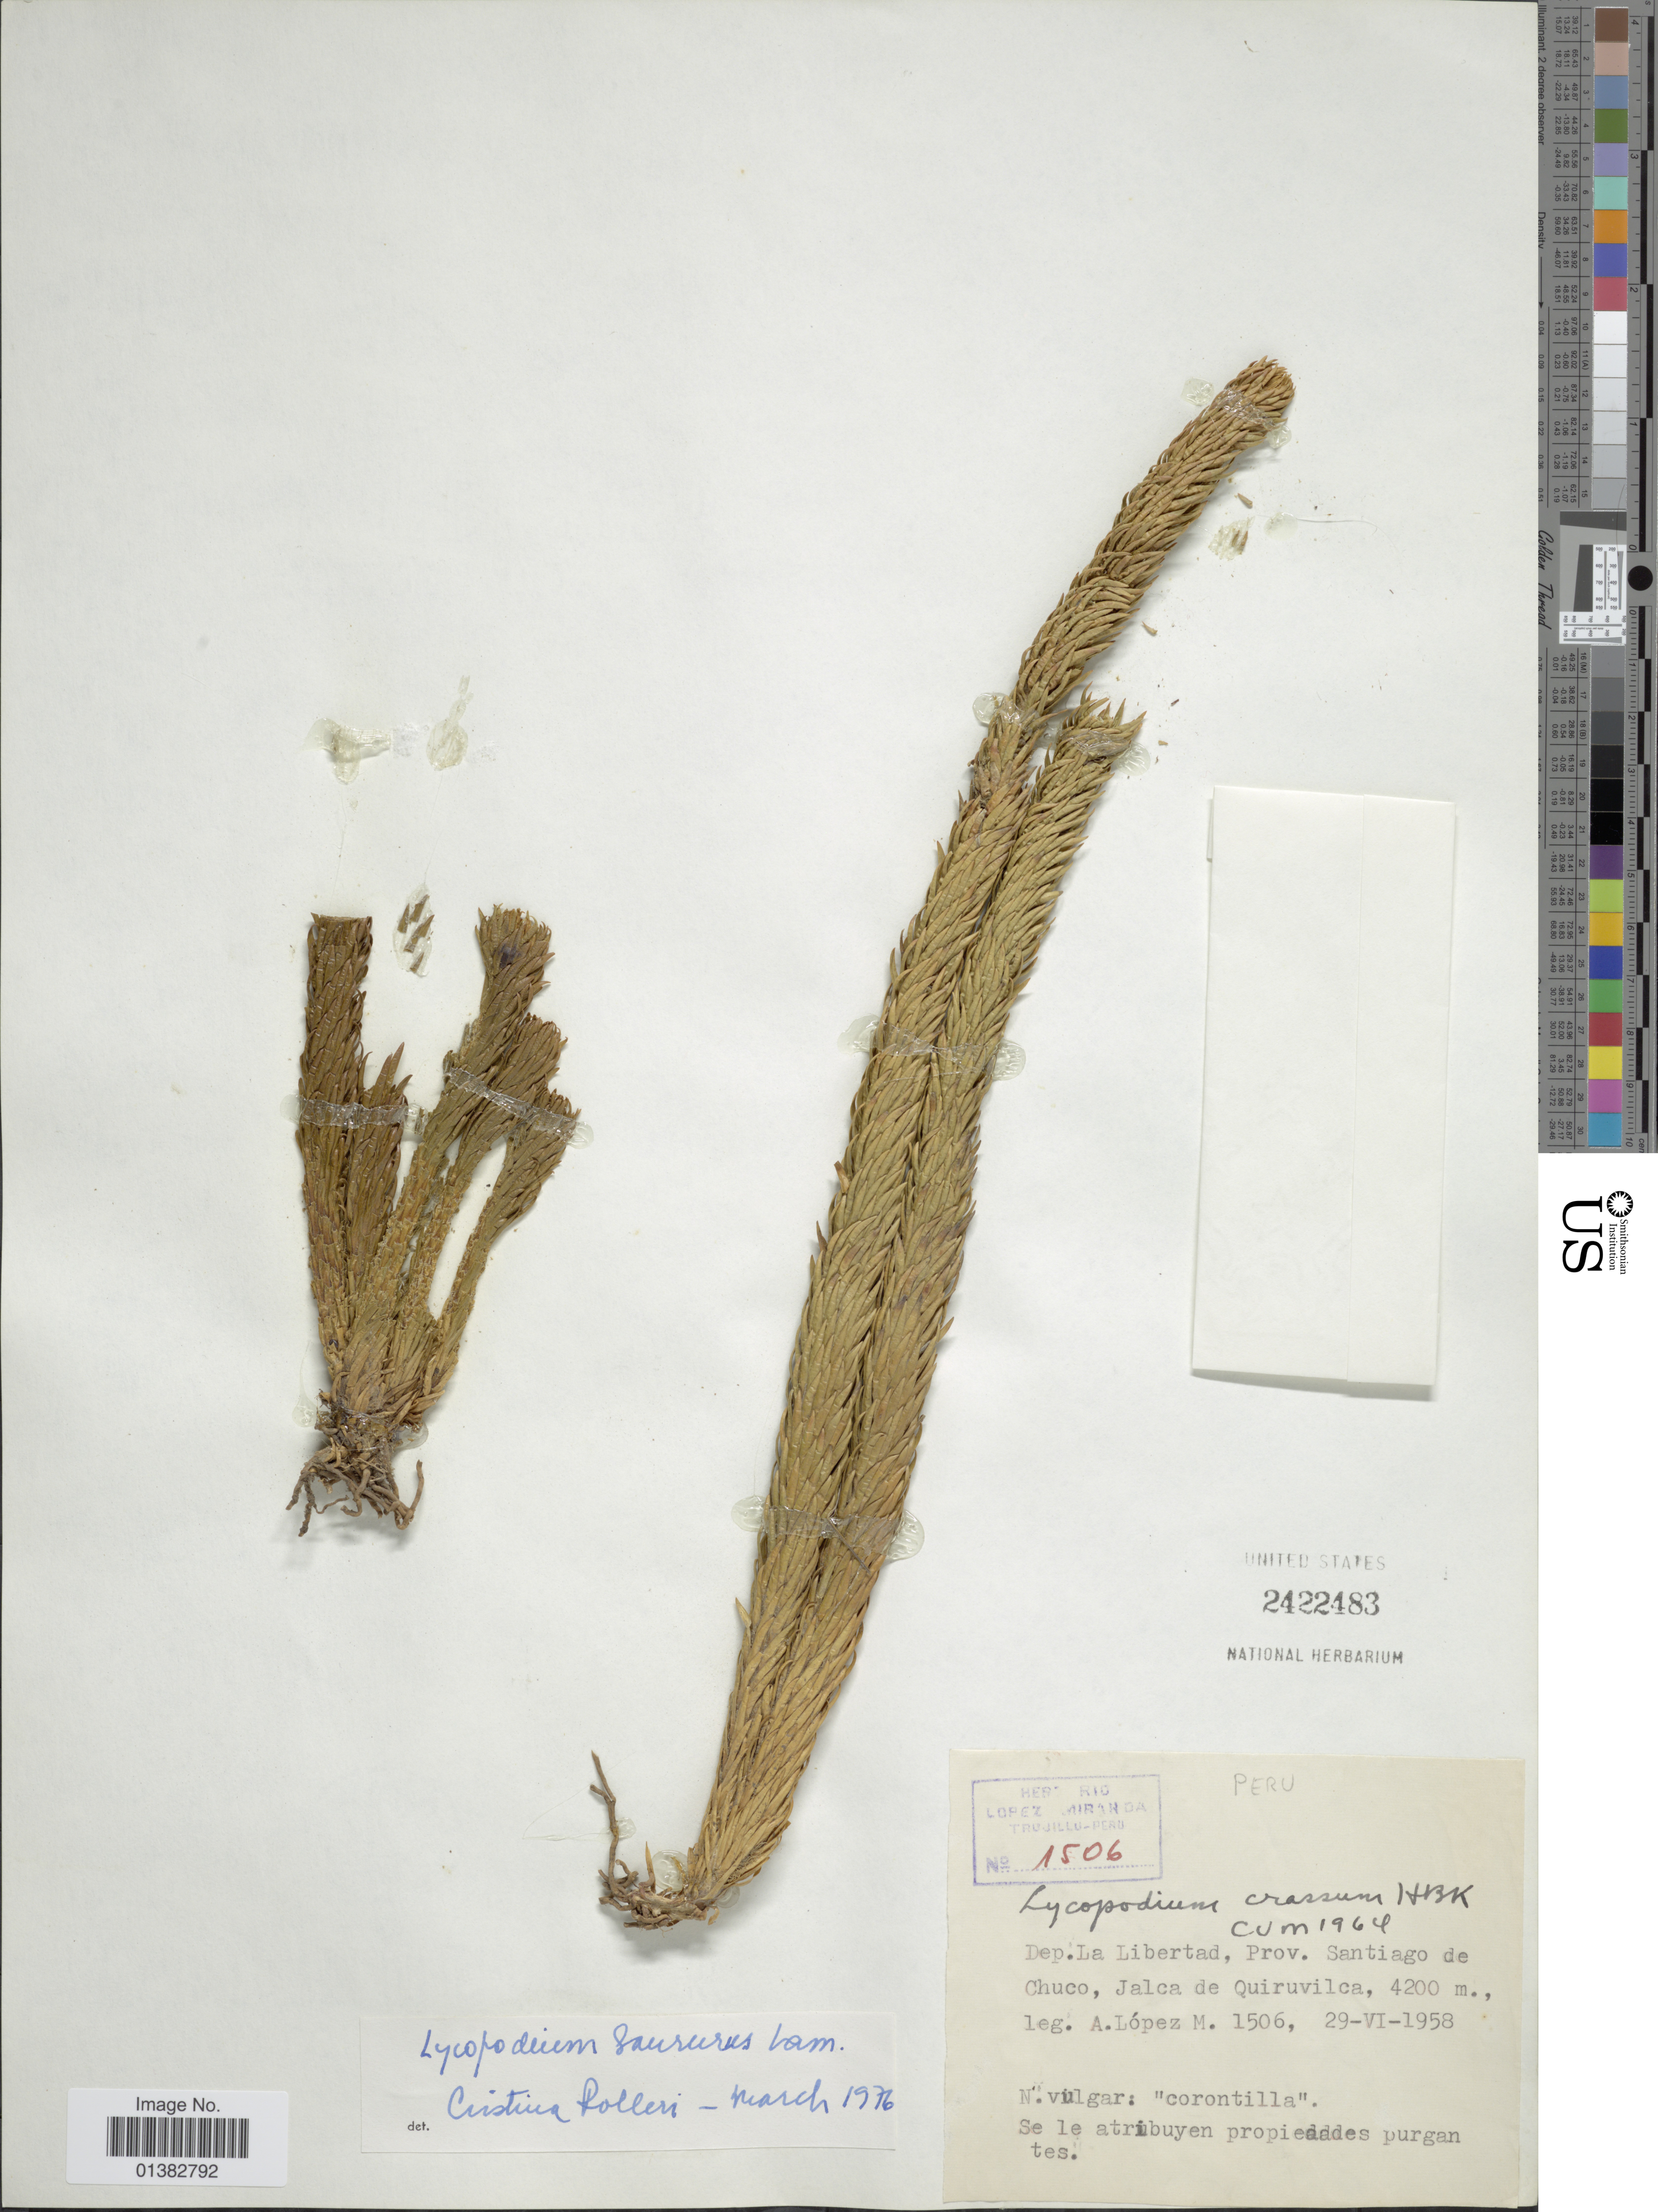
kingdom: Plantae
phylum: Tracheophyta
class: Lycopodiopsida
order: Lycopodiales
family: Lycopodiaceae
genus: Phlegmariurus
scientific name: Phlegmariurus saururus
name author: (Lam.) B. Øllg.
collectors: M. Lopez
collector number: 1506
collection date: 1958-06-29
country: Peru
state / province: La Libertad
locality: Prov. Santiago de Chuco, Jalca de Quiruvilca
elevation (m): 4200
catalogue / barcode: US 2422483